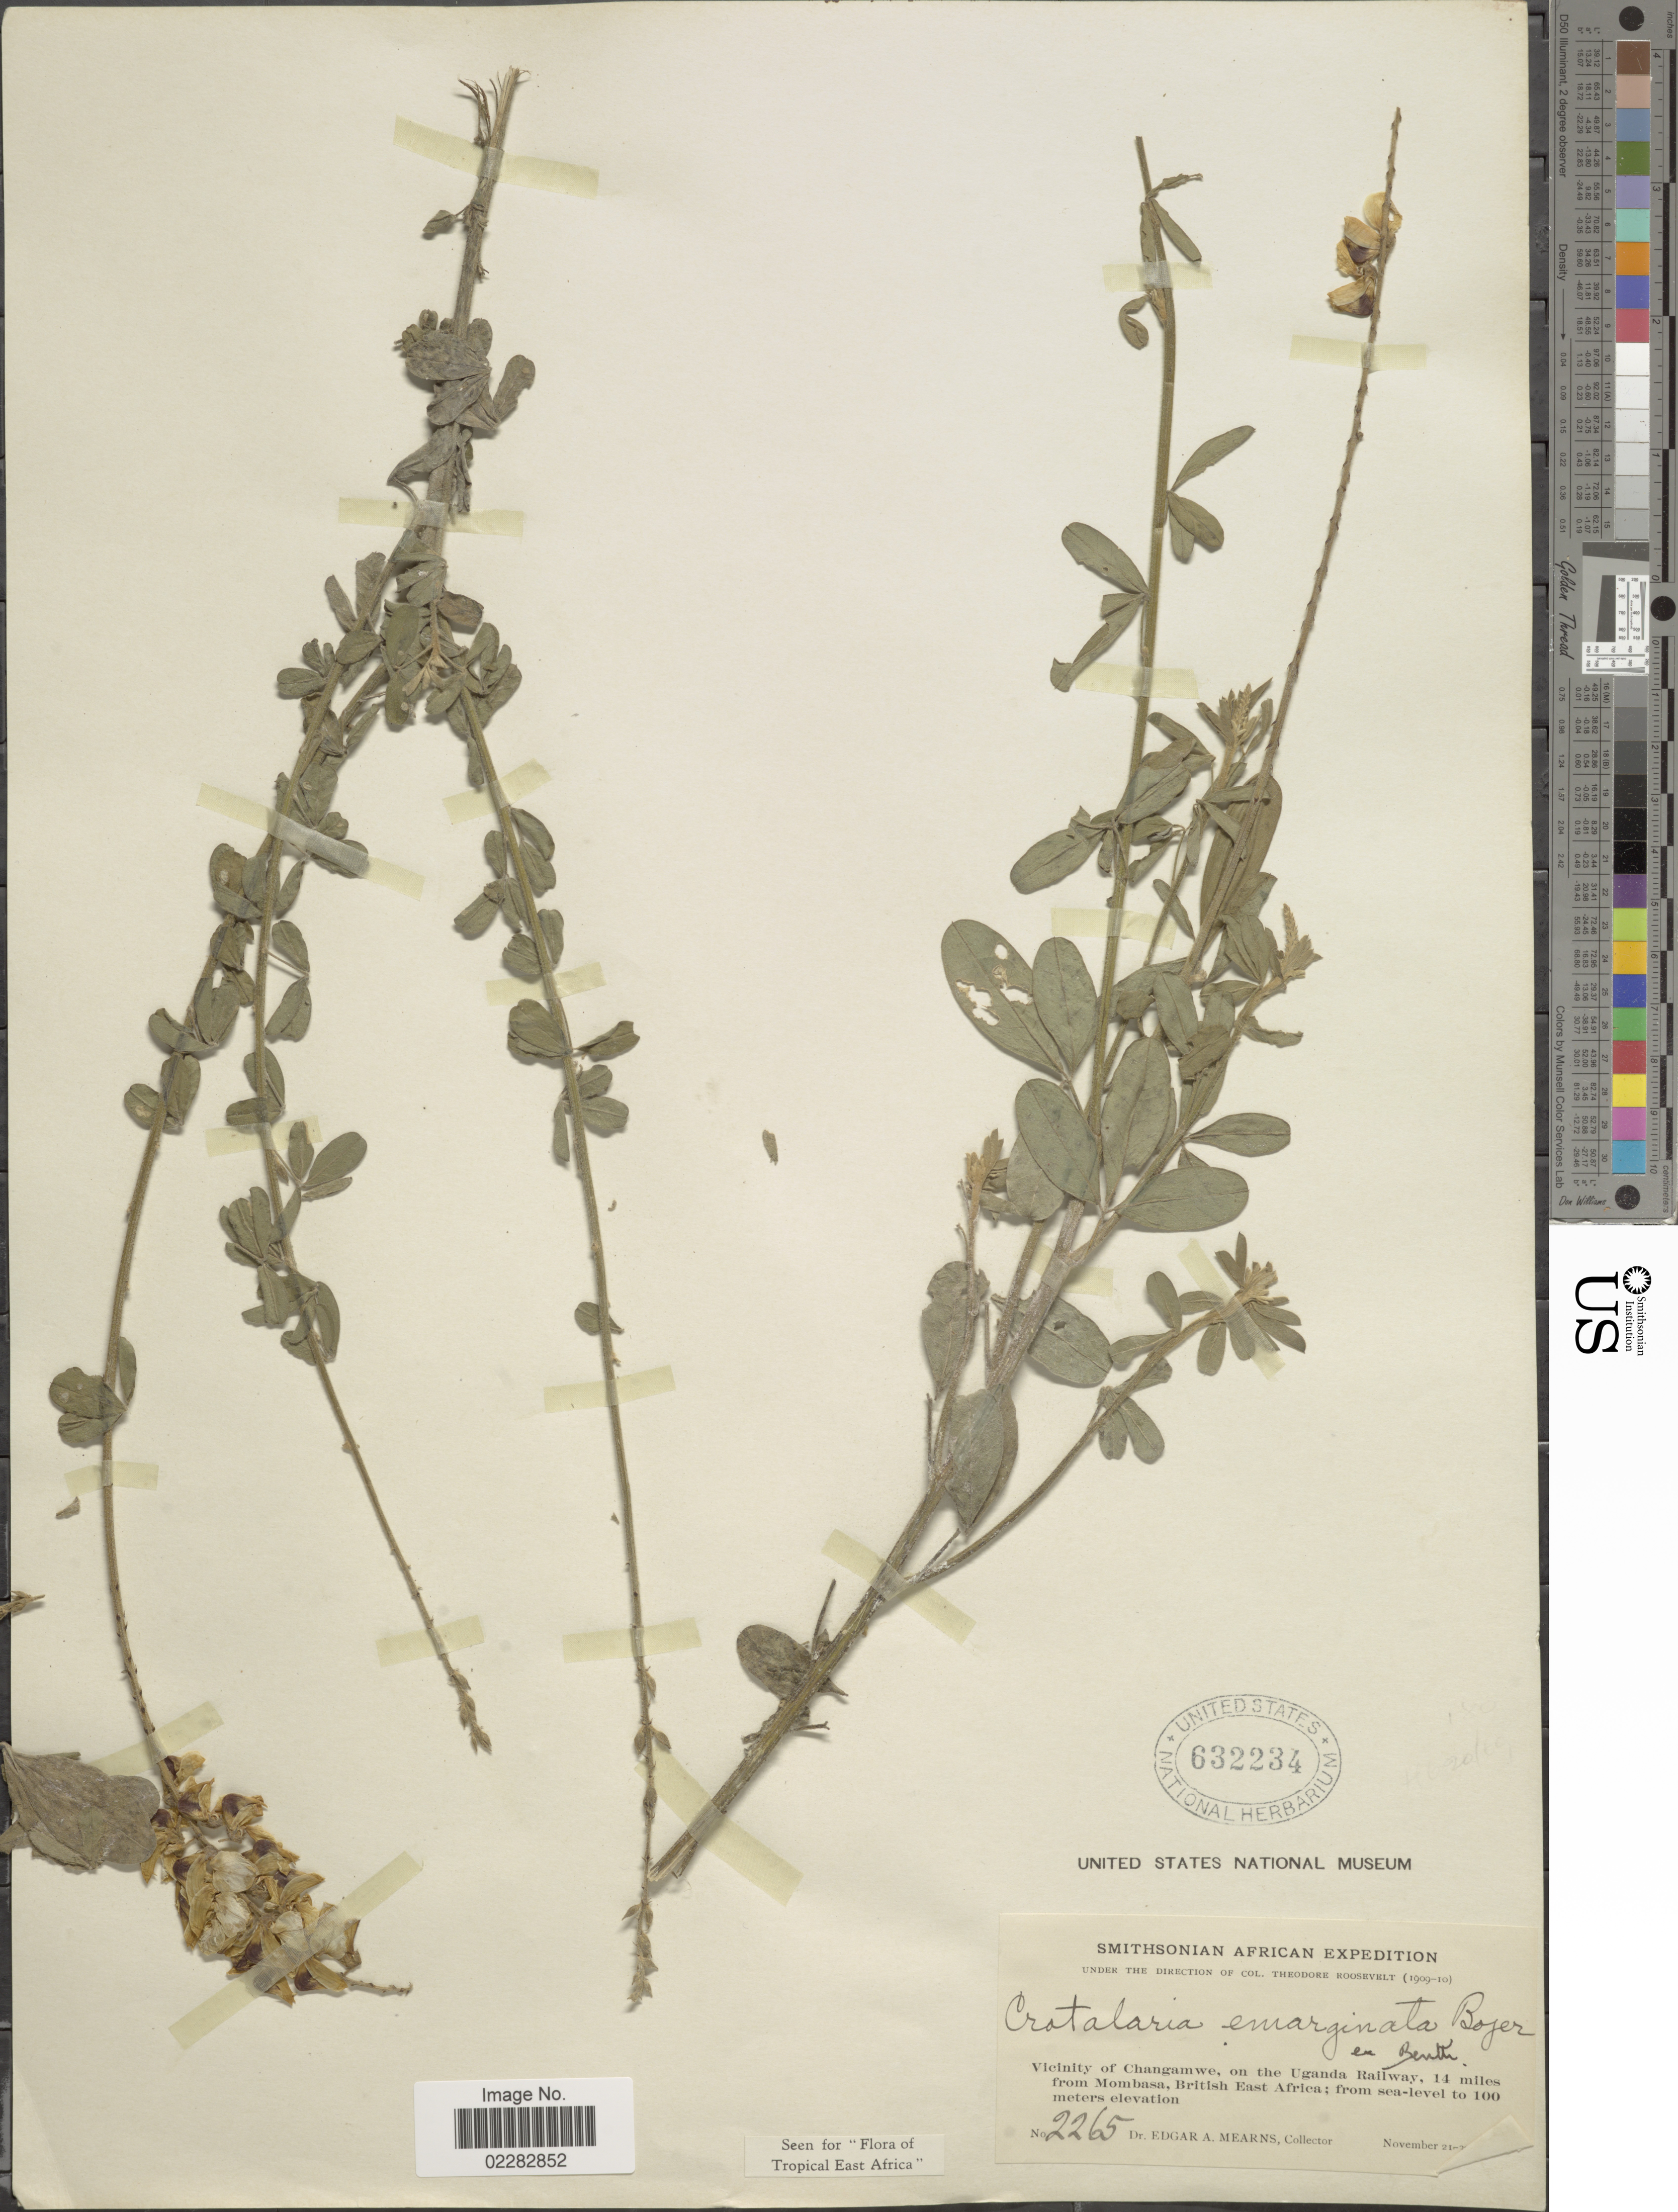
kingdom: Plantae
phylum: Tracheophyta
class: Magnoliopsida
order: Fabales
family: Fabaceae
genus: Crotalaria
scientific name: Crotalaria emarginata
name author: Benth.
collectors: E. A. Mearns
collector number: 2265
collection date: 1909-11-21/1910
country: Kenya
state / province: Mombasa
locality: Vicinity of Changamwa, on the Uganda Railway, 14 miles from Mombasa, British East Africa.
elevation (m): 100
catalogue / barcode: US 632234